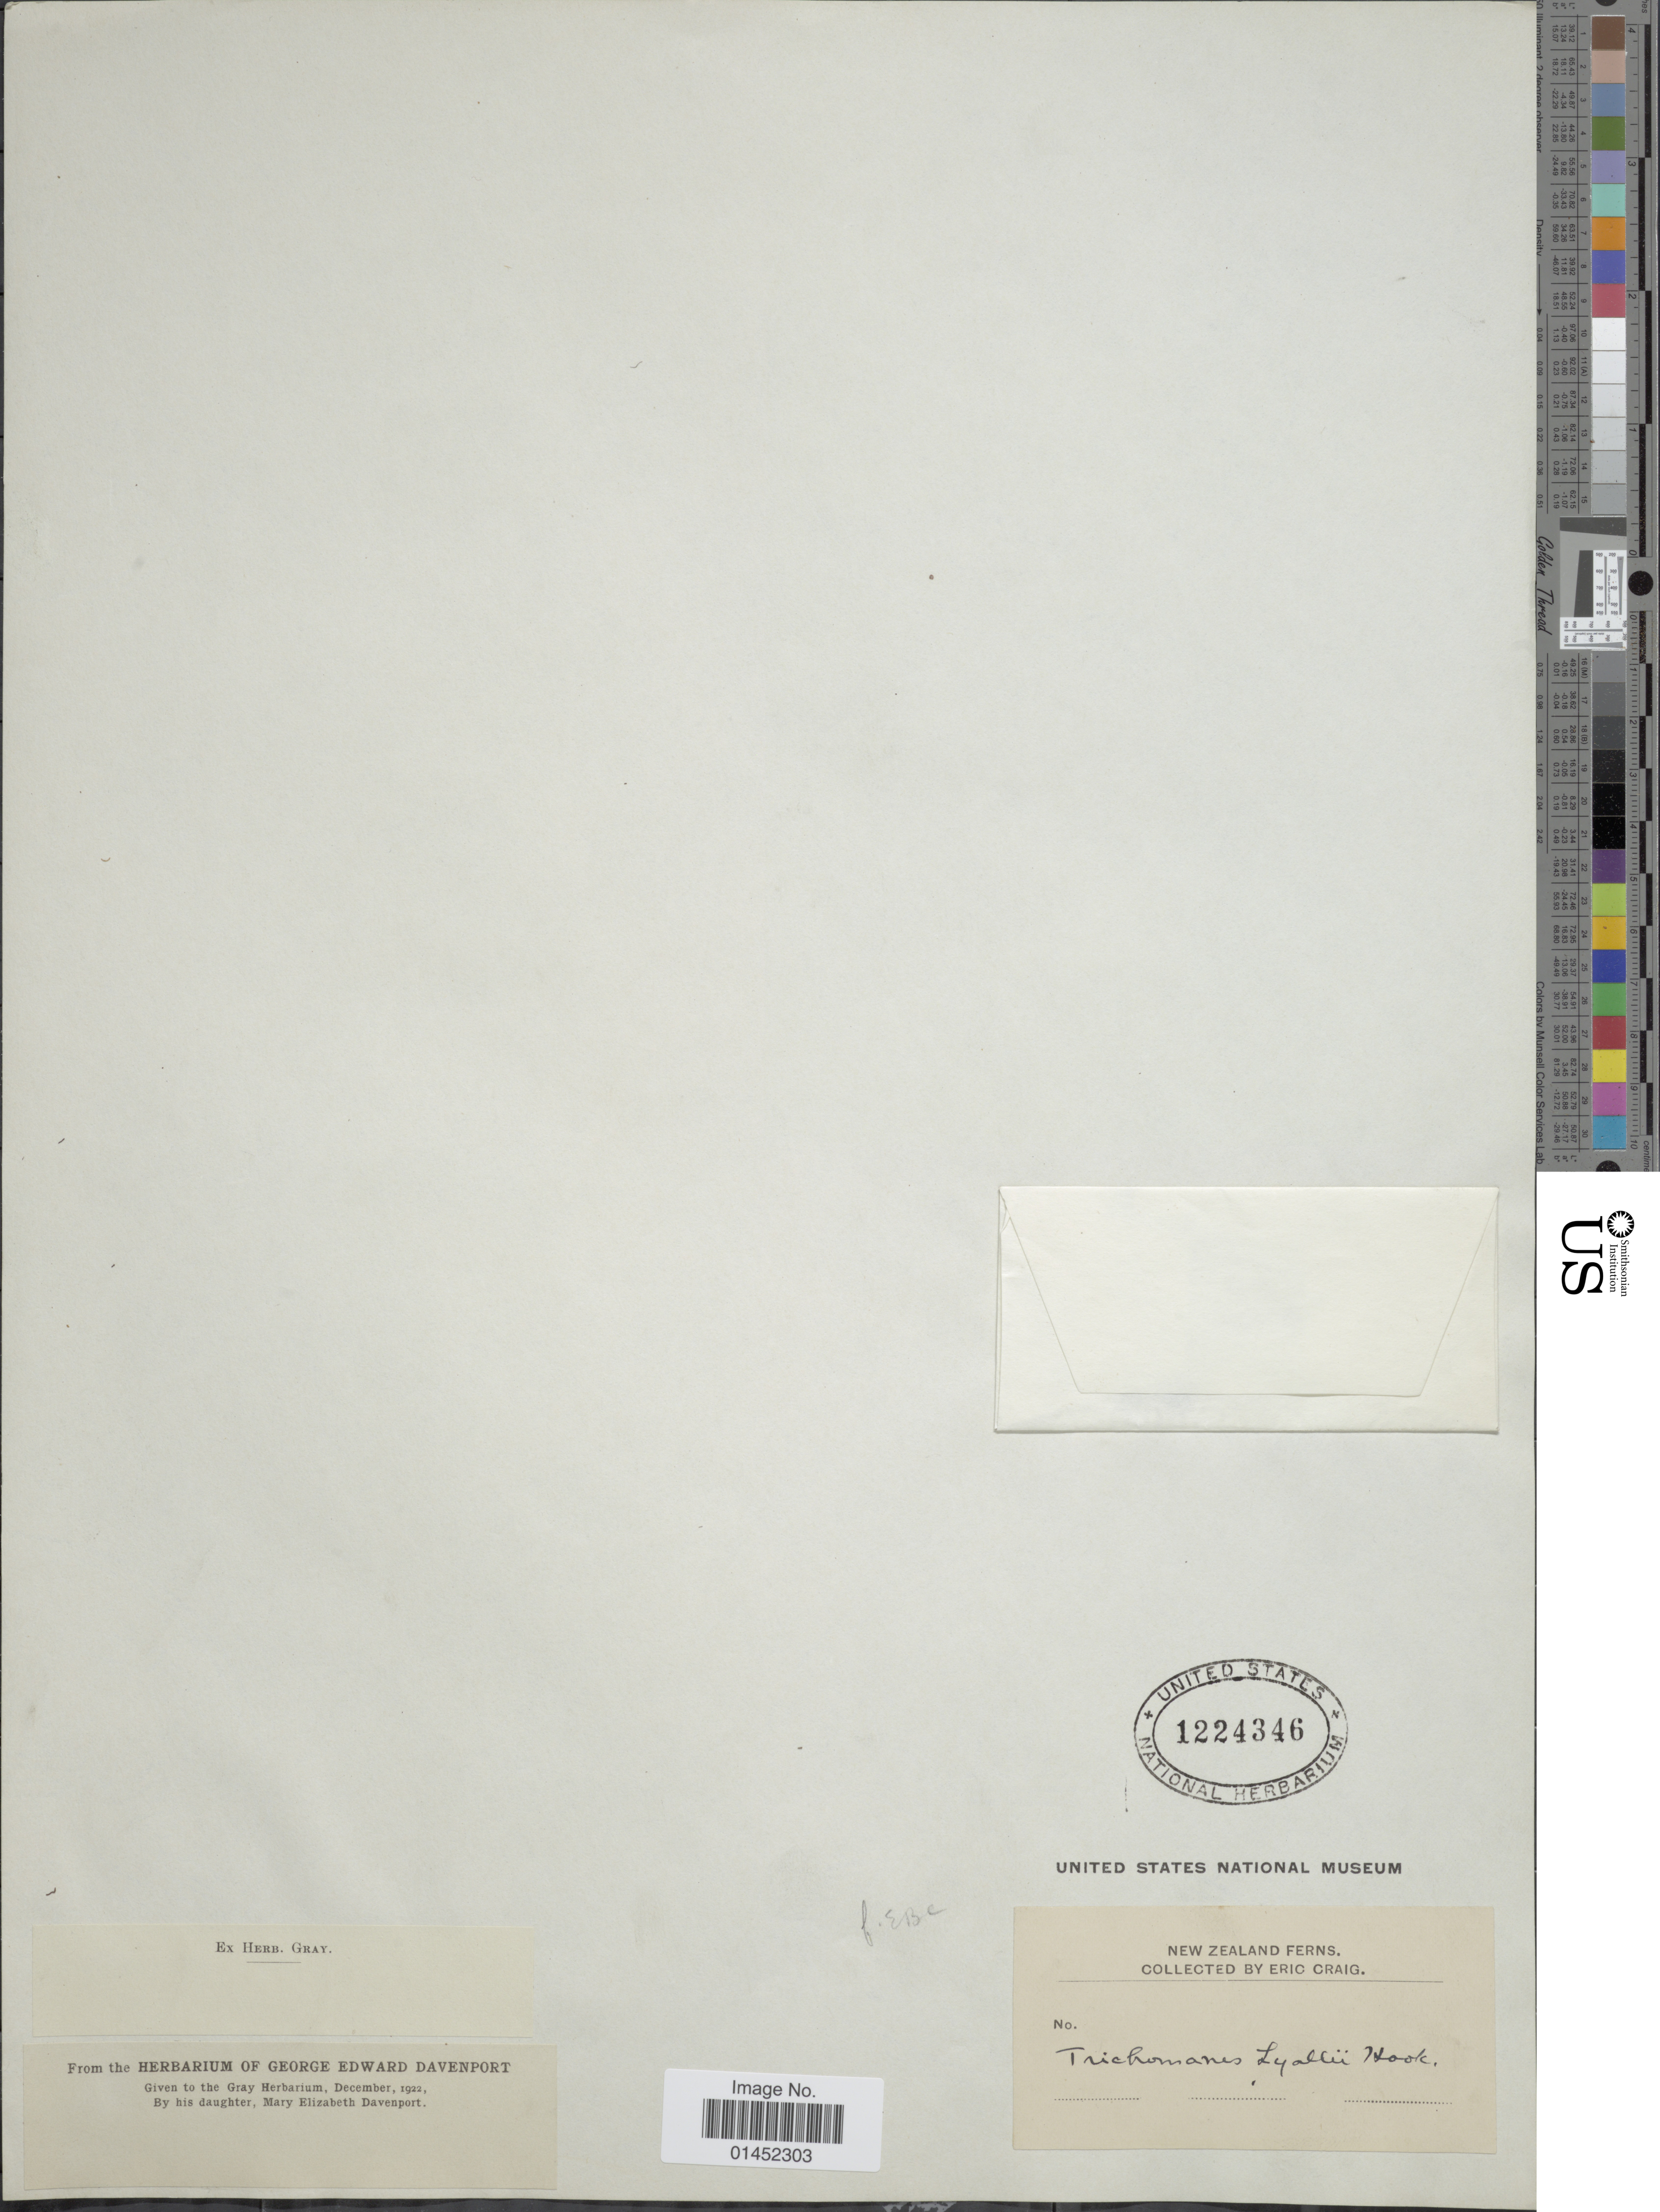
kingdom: Plantae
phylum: Tracheophyta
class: Polypodiopsida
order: Hymenophyllales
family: Hymenophyllaceae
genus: Hymenophyllum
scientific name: Hymenophyllum lyallii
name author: Hook. f.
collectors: E. Craig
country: New Zealand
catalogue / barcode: US 1224346